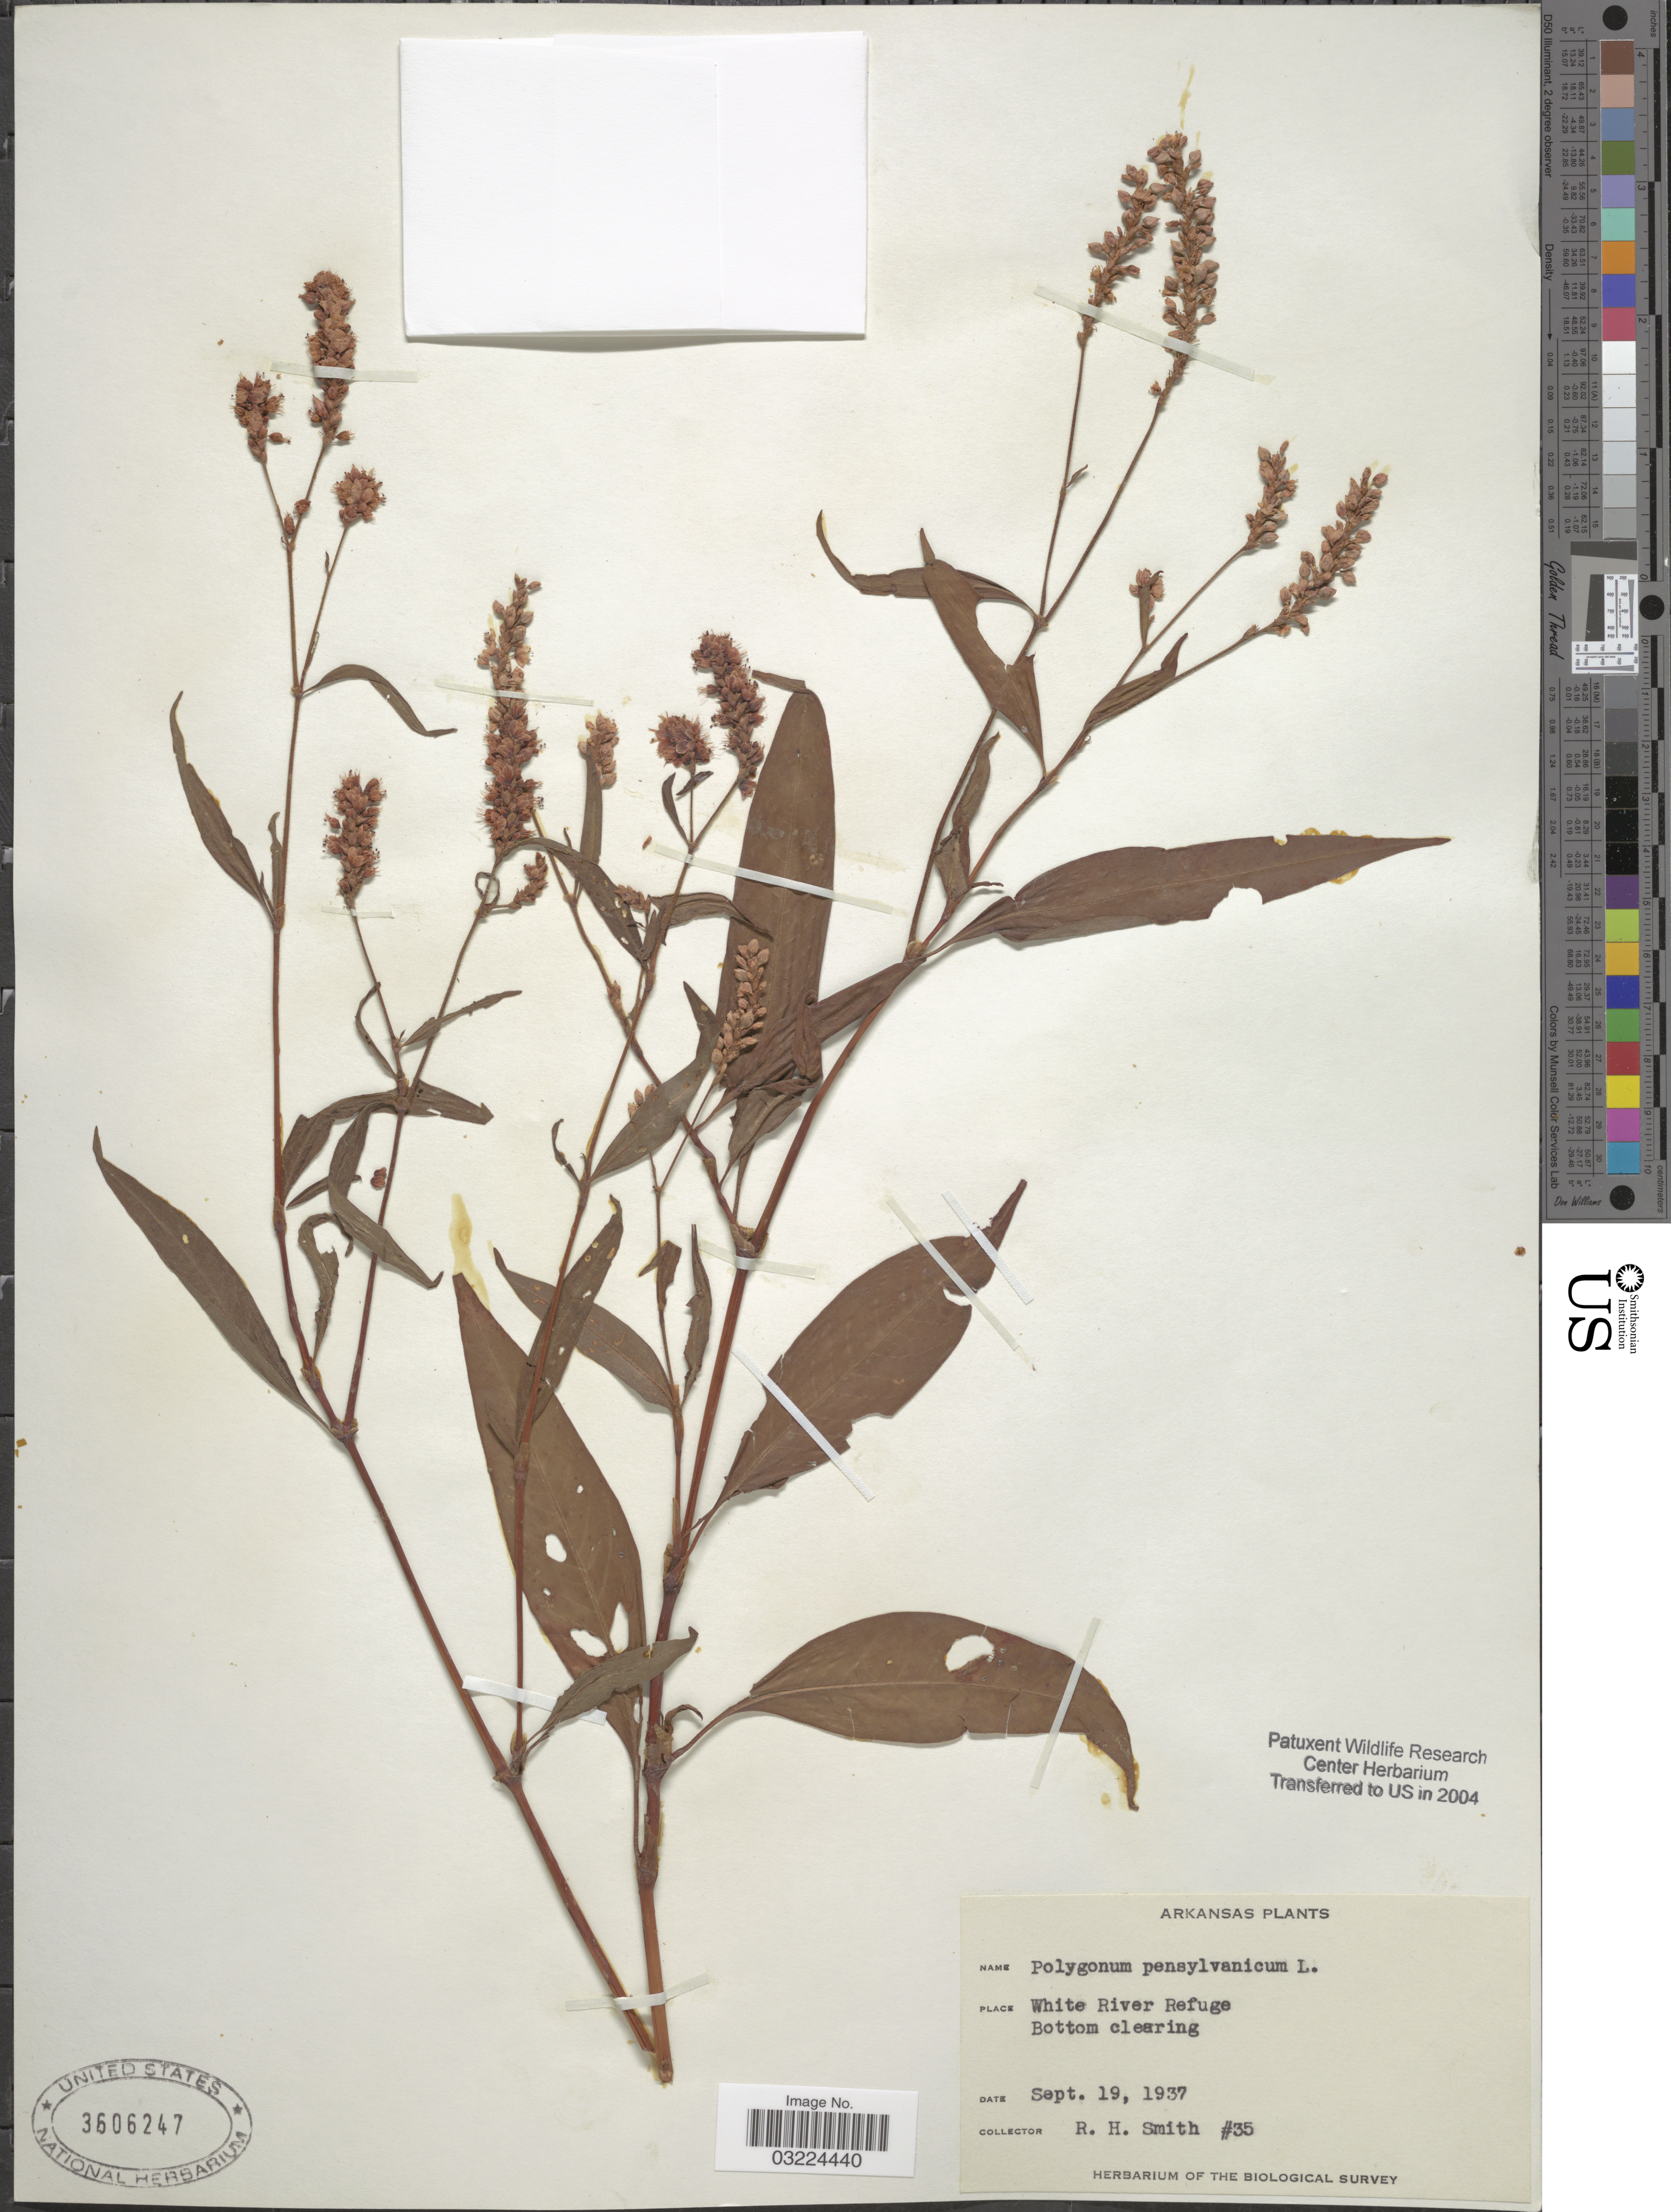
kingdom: Plantae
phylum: Tracheophyta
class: Magnoliopsida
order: Caryophyllales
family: Polygonaceae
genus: Persicaria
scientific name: Persicaria pensylvanica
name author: (L.) M. Gómez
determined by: Atha, D. E.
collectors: R. H. Smith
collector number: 35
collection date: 1937-09-19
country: United States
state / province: Arkansas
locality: White River Refuge Bottom clearing.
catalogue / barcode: US 3606247